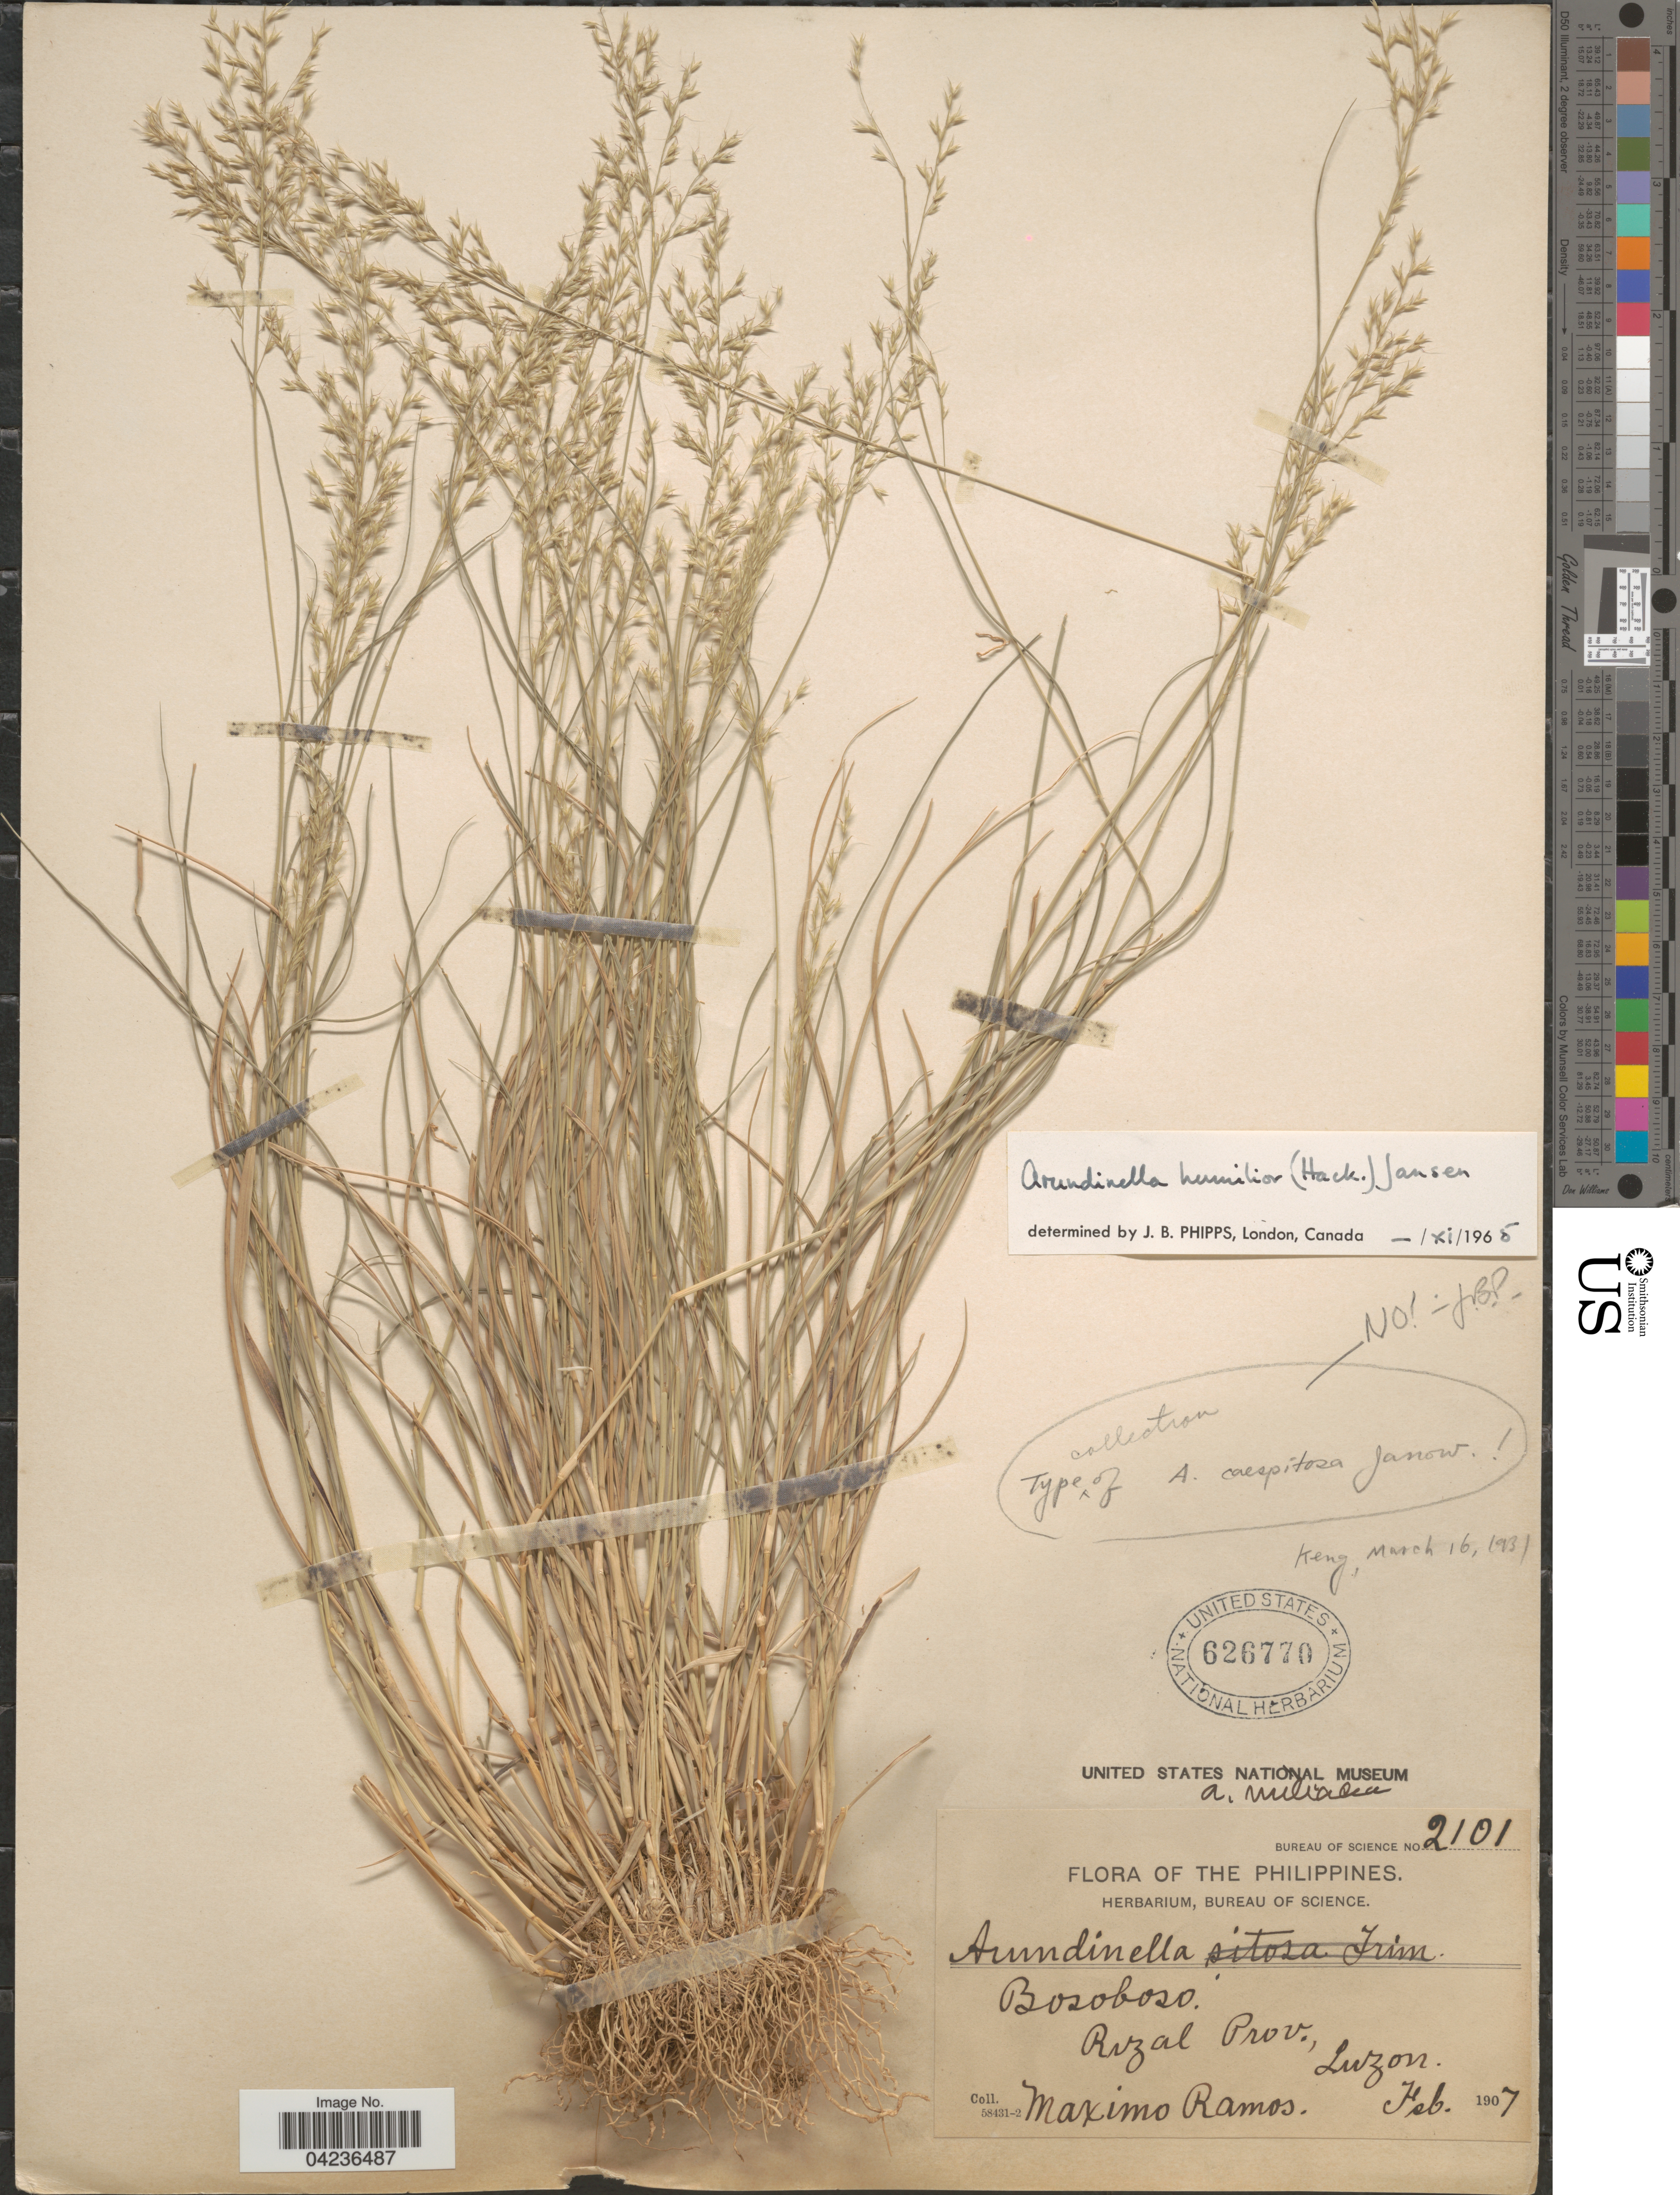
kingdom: Plantae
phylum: Tracheophyta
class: Liliopsida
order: Poales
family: Poaceae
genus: Arundinella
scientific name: Arundinella pubescens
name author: Merr. & Hack.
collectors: M. Ramos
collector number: Bureau of Science 2101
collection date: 1907-02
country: Philippines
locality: Bosoboso. Rizal Prov., Luzon.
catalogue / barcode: US 626770